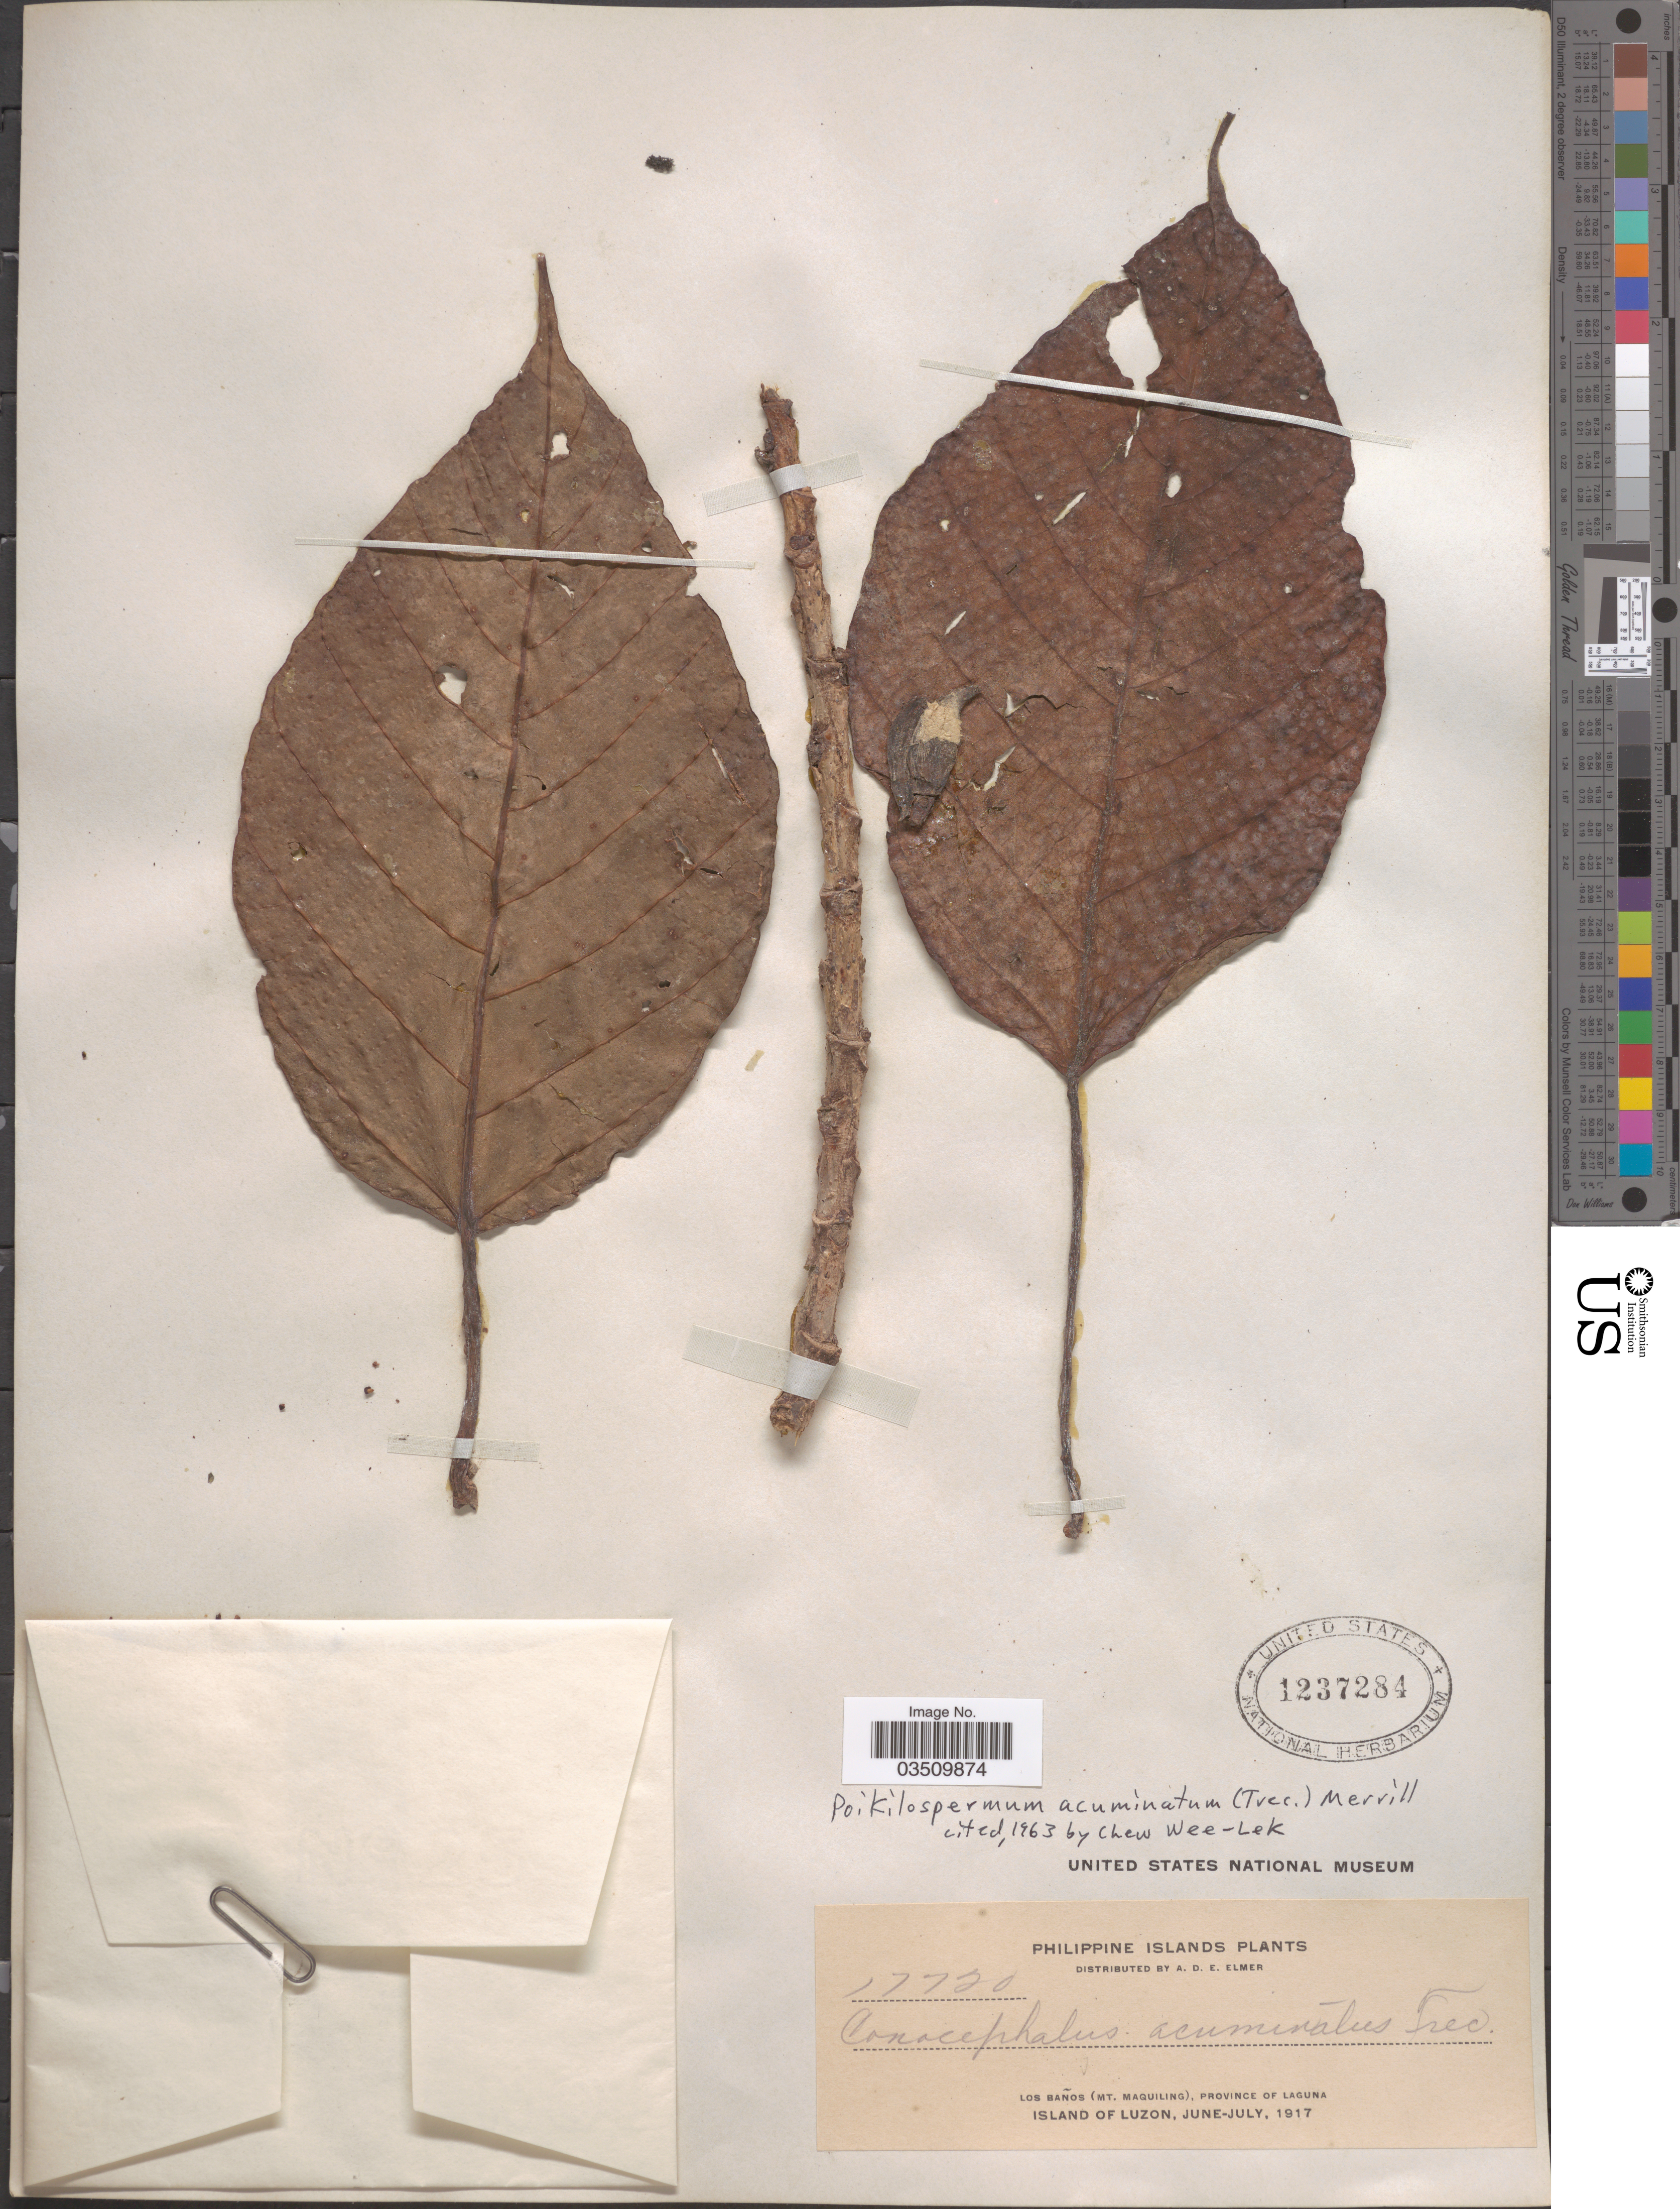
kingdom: Plantae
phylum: Tracheophyta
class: Magnoliopsida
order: Rosales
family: Urticaceae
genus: Poikilospermum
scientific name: Poikilospermum acuminatum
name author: (Trécul) Merr.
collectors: A. D. E. Elmer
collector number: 17720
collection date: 1917-06/1917-07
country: Philippines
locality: Philippine Islands. Los Baños (Mt. Maquiling)., Province of Laguna. Island of Luzon.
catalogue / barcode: US 1237284